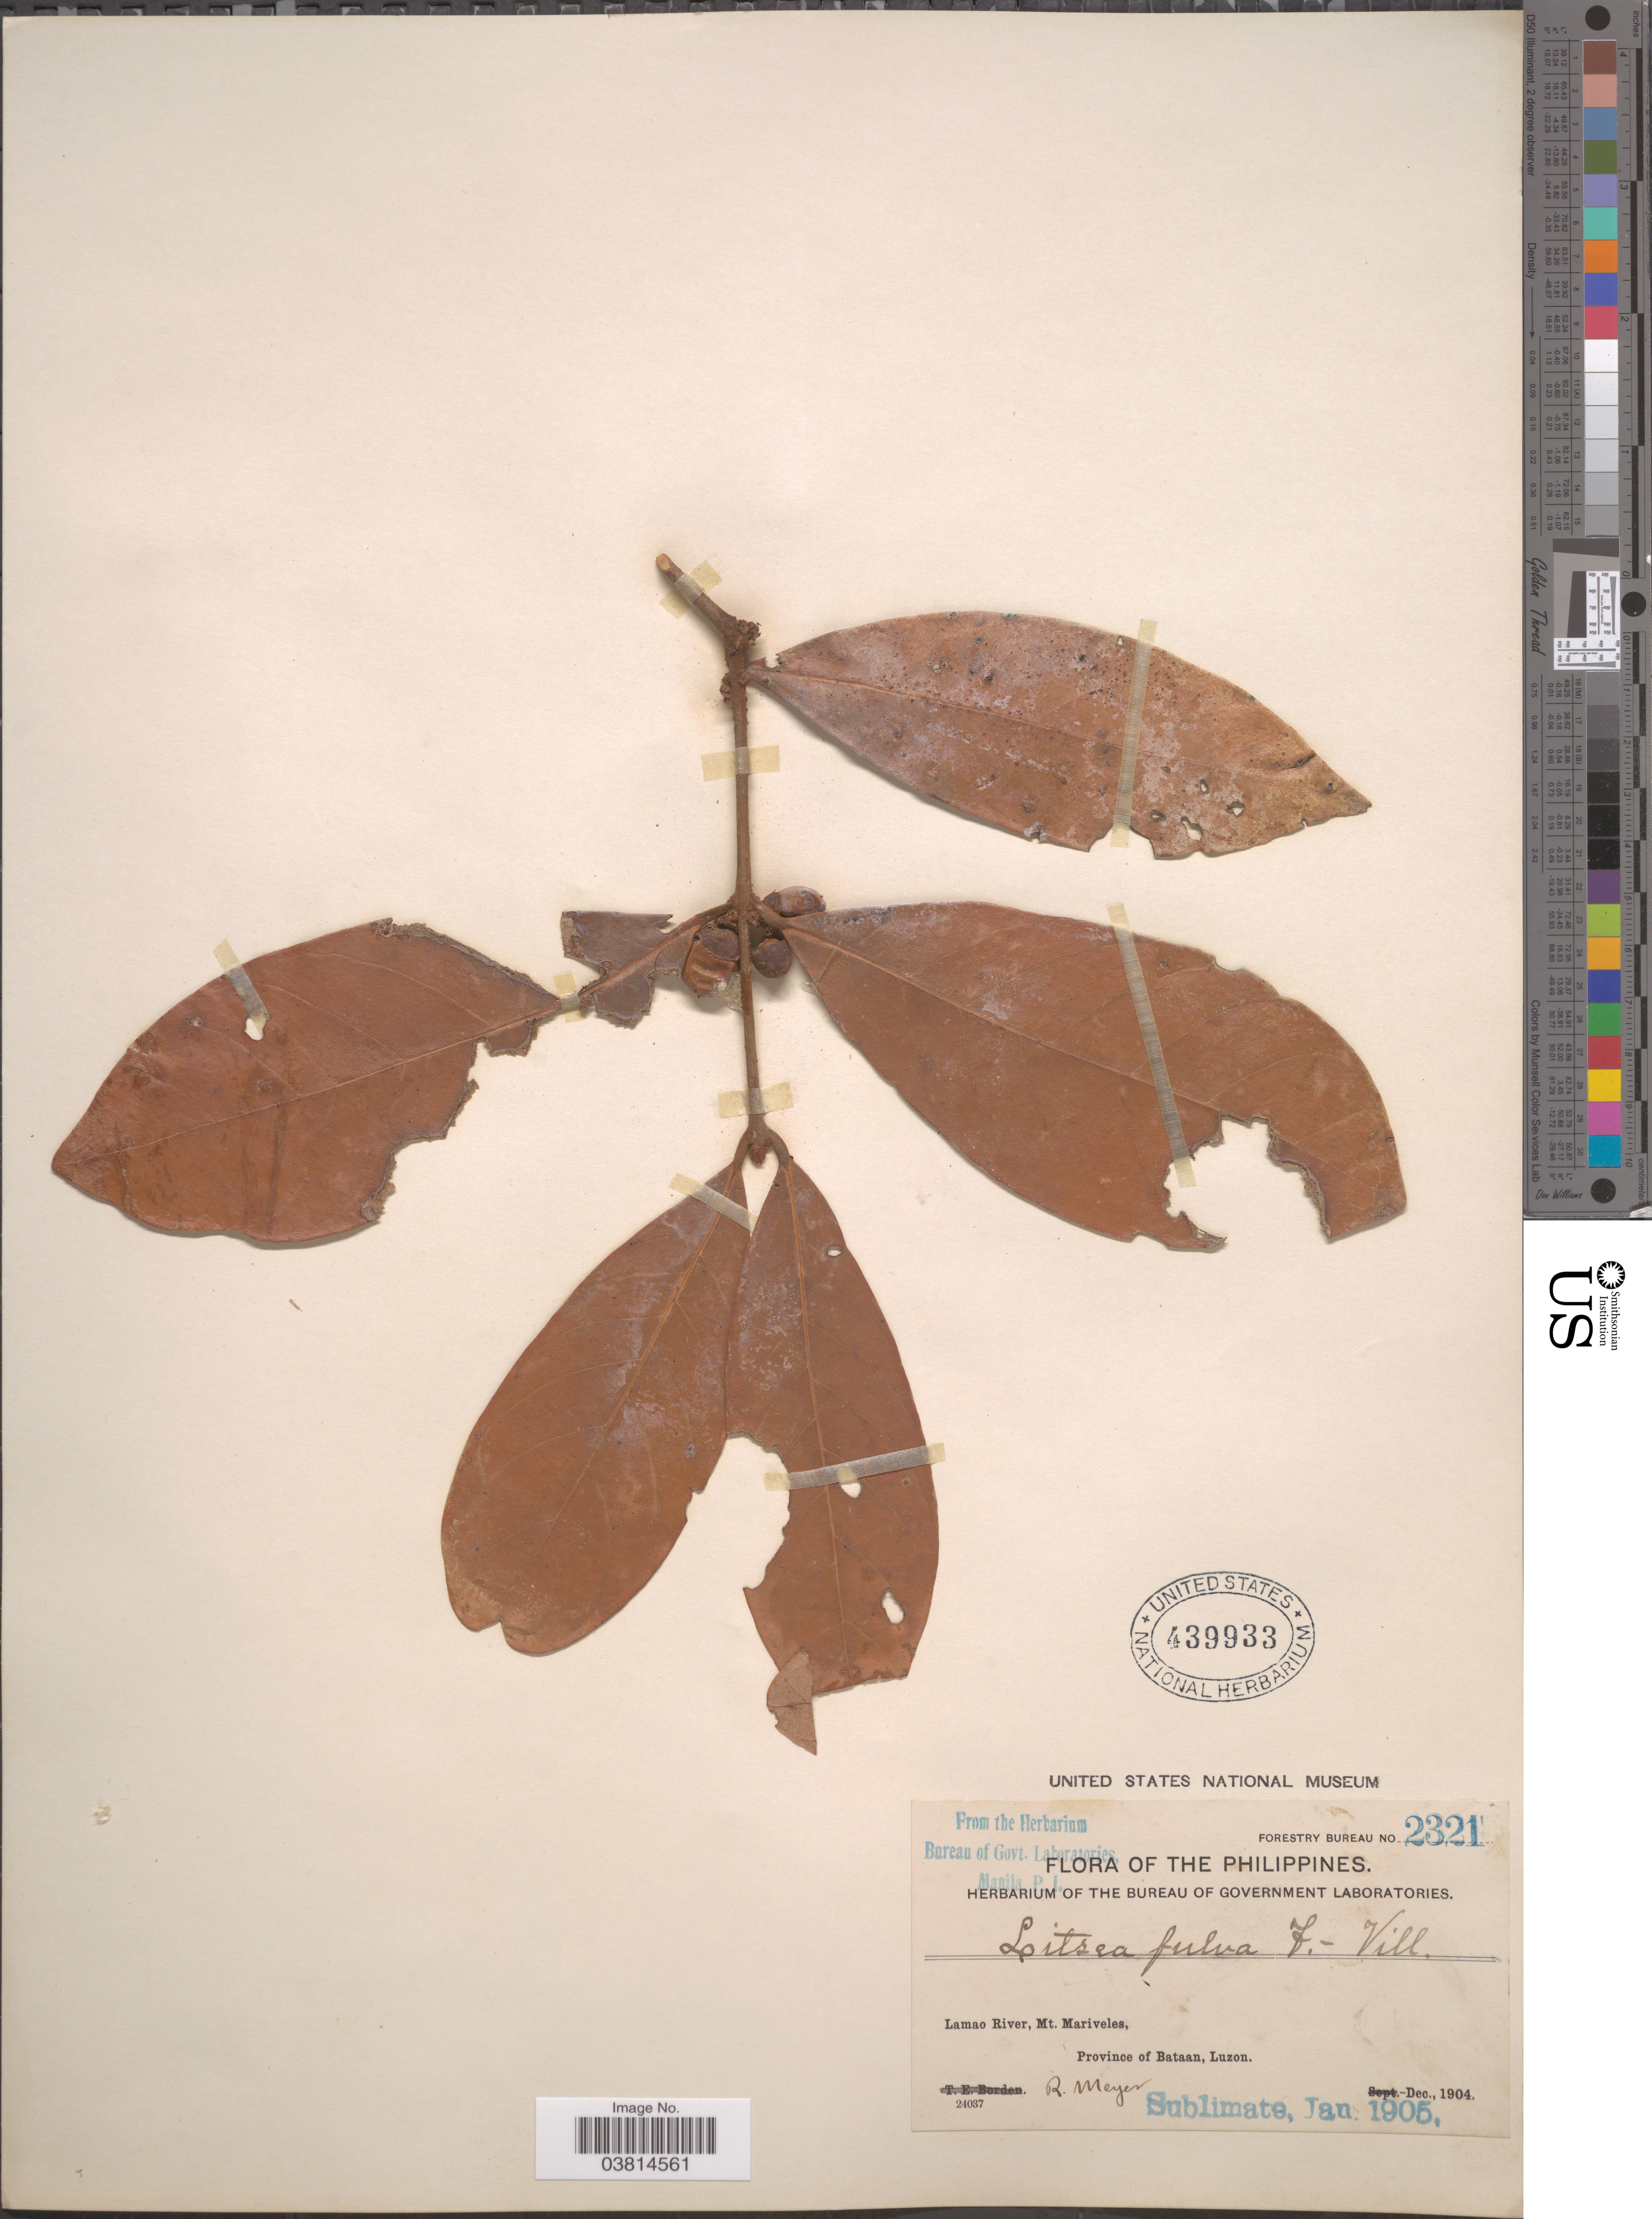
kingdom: Plantae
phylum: Tracheophyta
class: Magnoliopsida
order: Laurales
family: Lauraceae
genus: Litsea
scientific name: Litsea fulva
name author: (Blume) Fern.-Vill.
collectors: R. Meyer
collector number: Forestry Bureau 2321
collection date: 1904-12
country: Philippines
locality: Lamao River, Mt. Mariveles, Province of Bataan, Luzon.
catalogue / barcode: US 439933